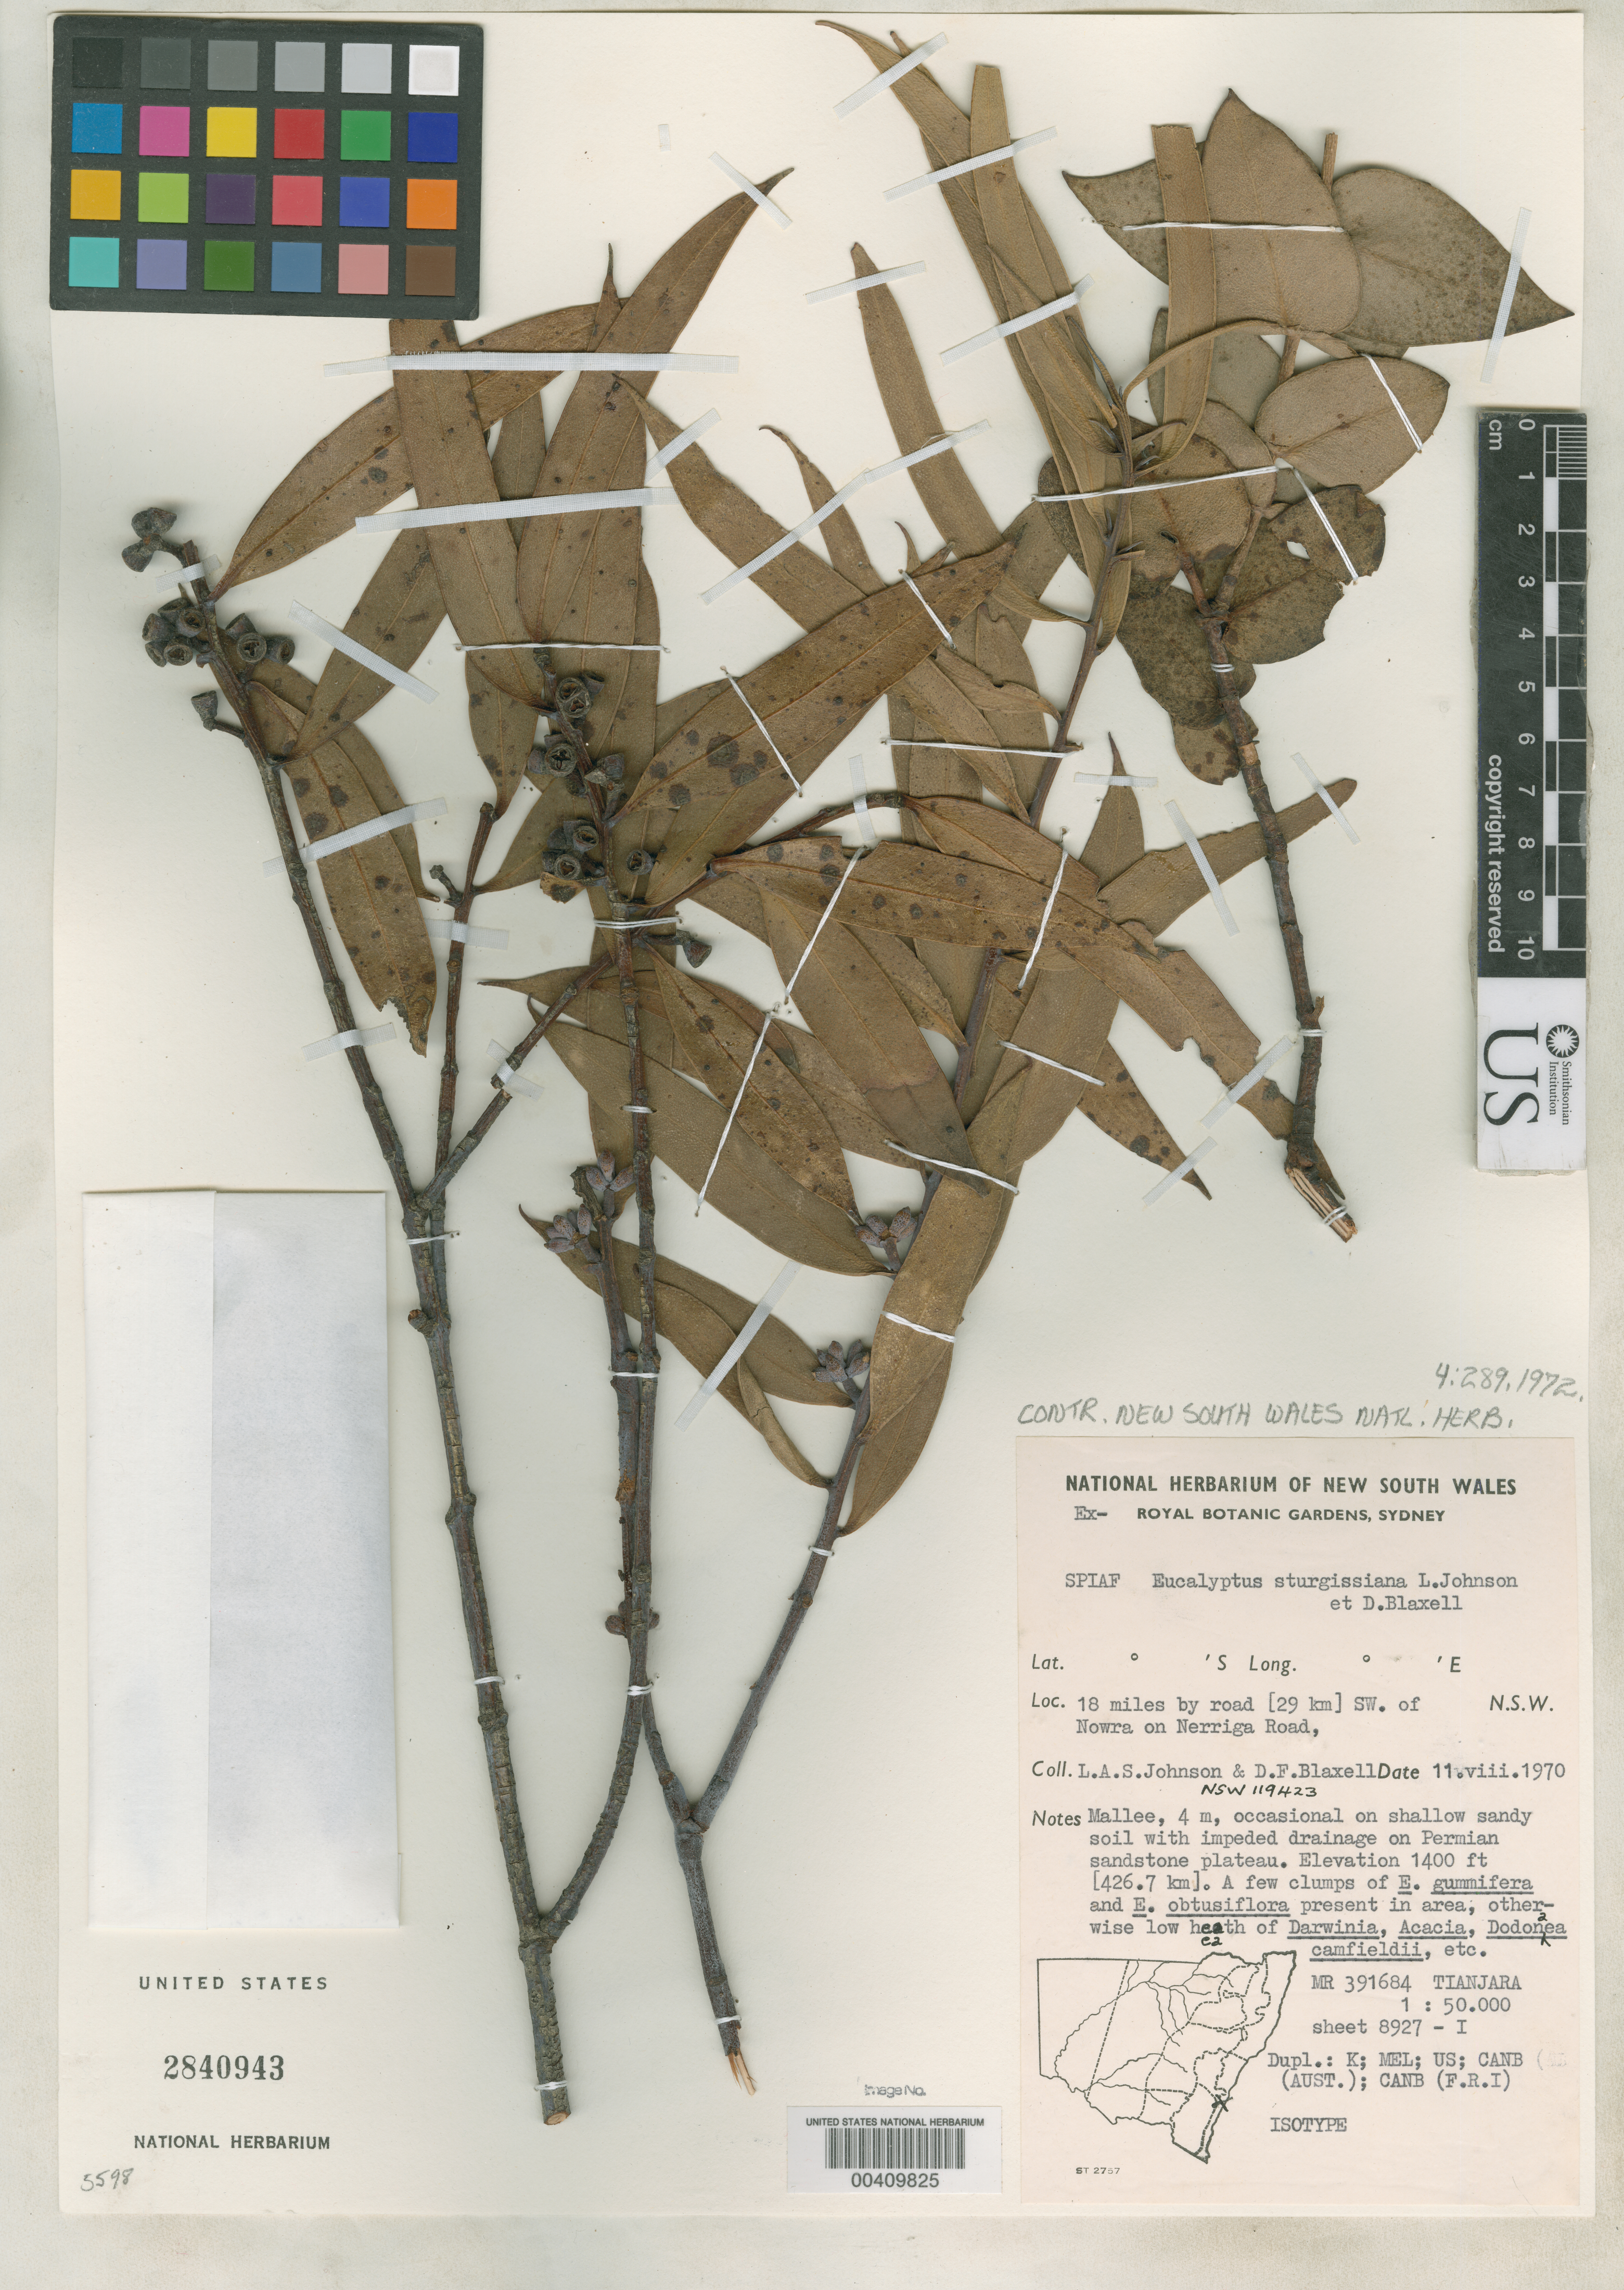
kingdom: Plantae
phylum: Tracheophyta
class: Magnoliopsida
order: Myrtales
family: Myrtaceae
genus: Eucalyptus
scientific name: Eucalyptus sturgissiana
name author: L.A.S. Johnson & Blaxell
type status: Isotype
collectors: L. A. S. Johnson & D. Blaxell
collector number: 119423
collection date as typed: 11 Oct 1970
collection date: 1970-10-11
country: Australia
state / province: New South Wales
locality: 18 mi by road (29 km) SW of Nowra on Nerriga Road.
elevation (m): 427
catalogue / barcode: US 2840943